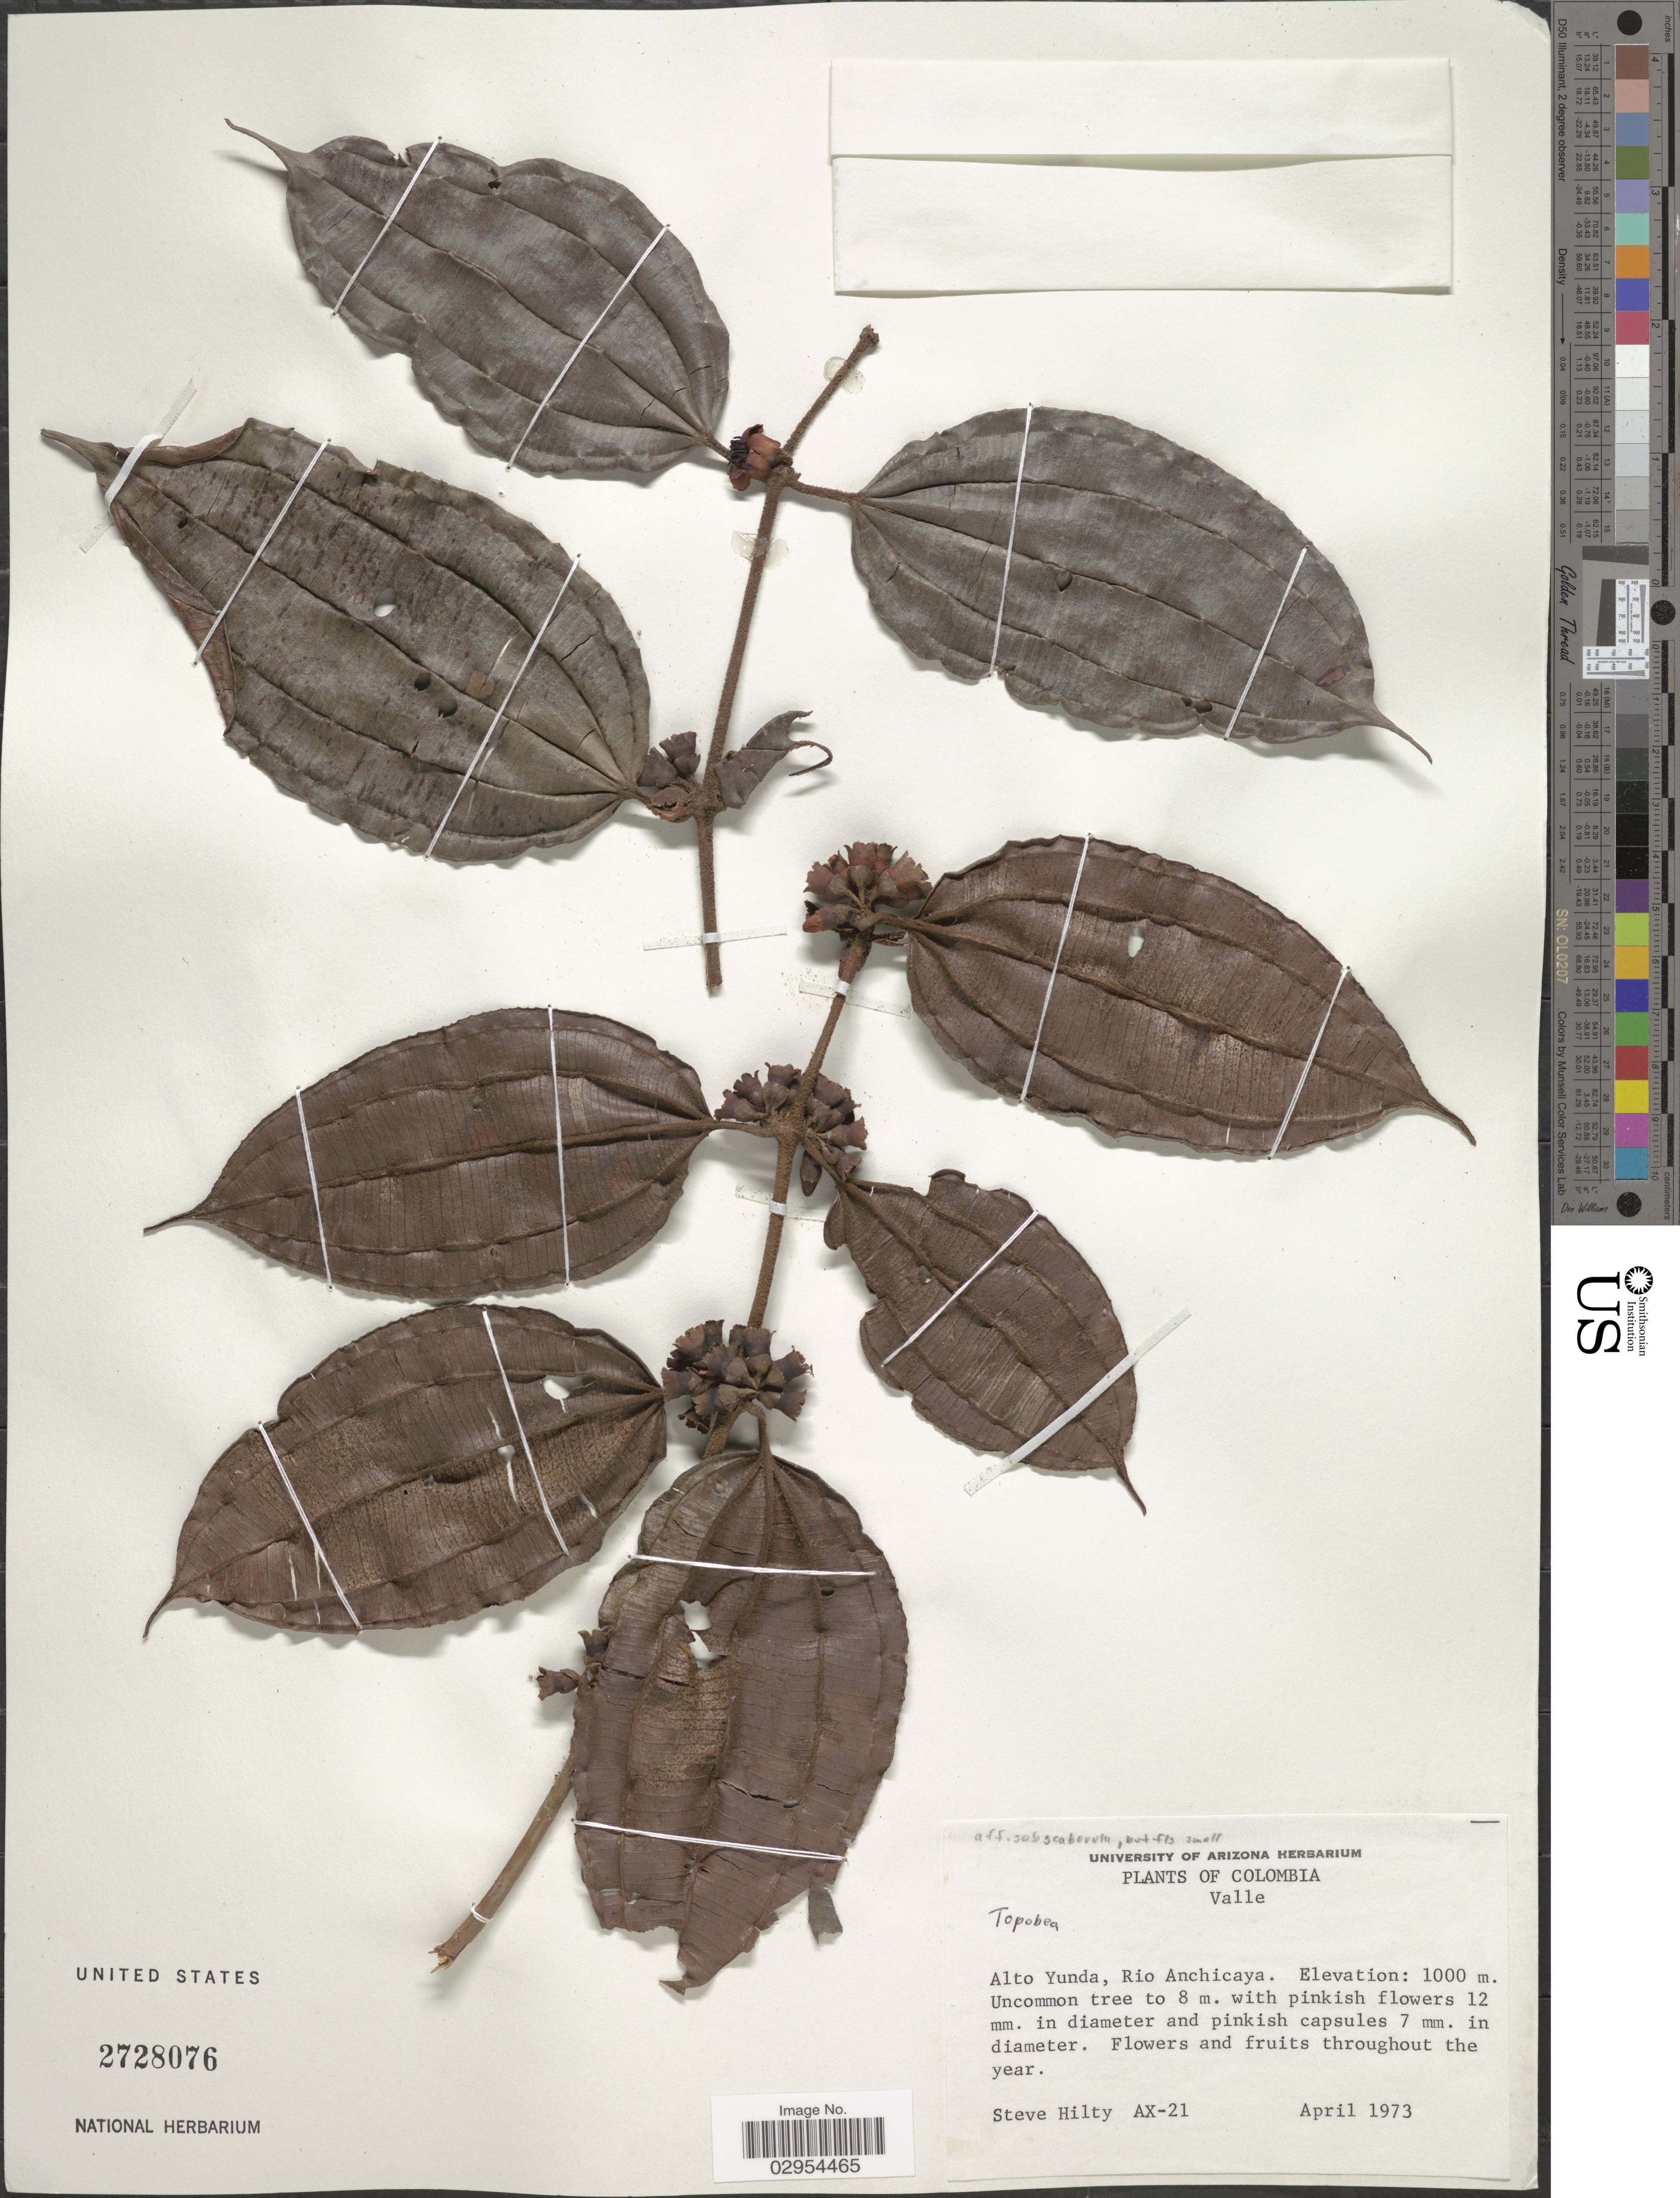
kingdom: Plantae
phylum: Tracheophyta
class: Magnoliopsida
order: Myrtales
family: Melastomataceae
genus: Topobea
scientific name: Topobea sp.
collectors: S. Hilty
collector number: AX-21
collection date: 1973-04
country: Colombia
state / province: Valle del Cauca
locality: Valle. Alto Yunda, Rio Anchicaya.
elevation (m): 1000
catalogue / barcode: US 2728076